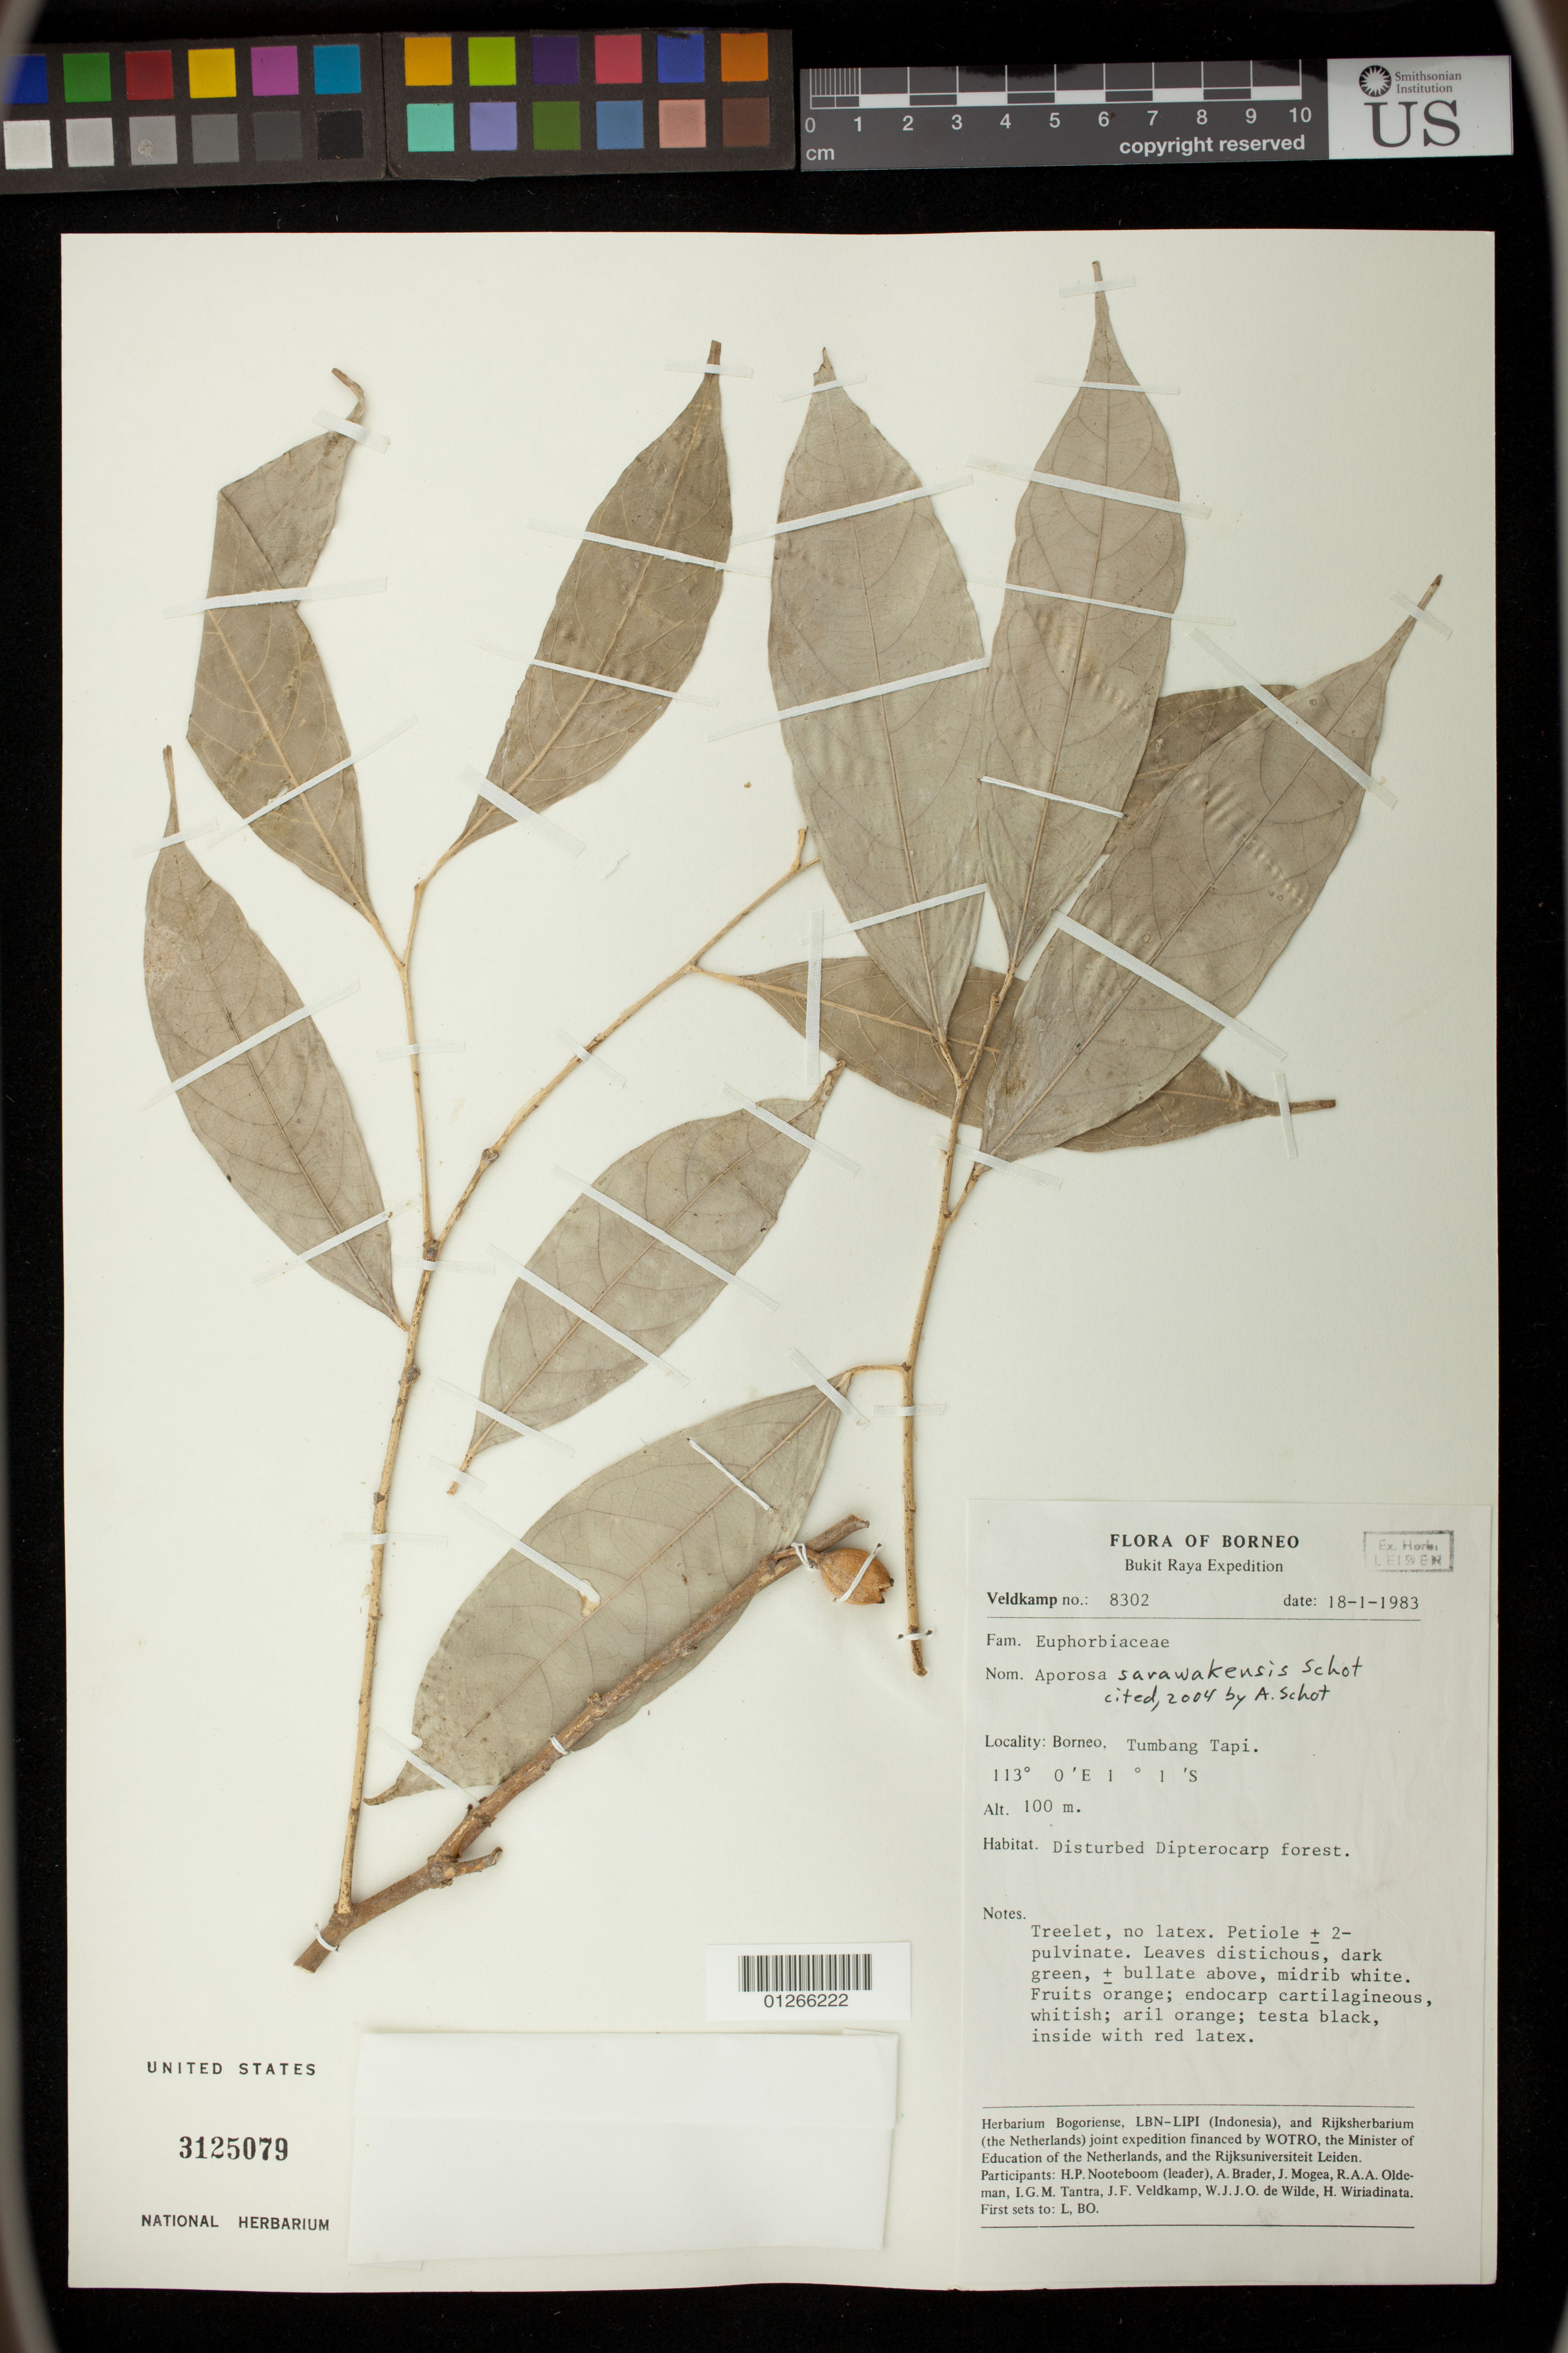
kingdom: Plantae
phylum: Tracheophyta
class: Magnoliopsida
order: Malpighiales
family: Phyllanthaceae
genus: Aporosa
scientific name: Aporosa sarawakensis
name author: Schot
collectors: J. F. Veldkamp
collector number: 8302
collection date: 1983-01-18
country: Indonesia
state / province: Kalimantan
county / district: Kalimantan Tengah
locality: Borneo. Bukit Raya. Tumbang Tapi.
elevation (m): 100